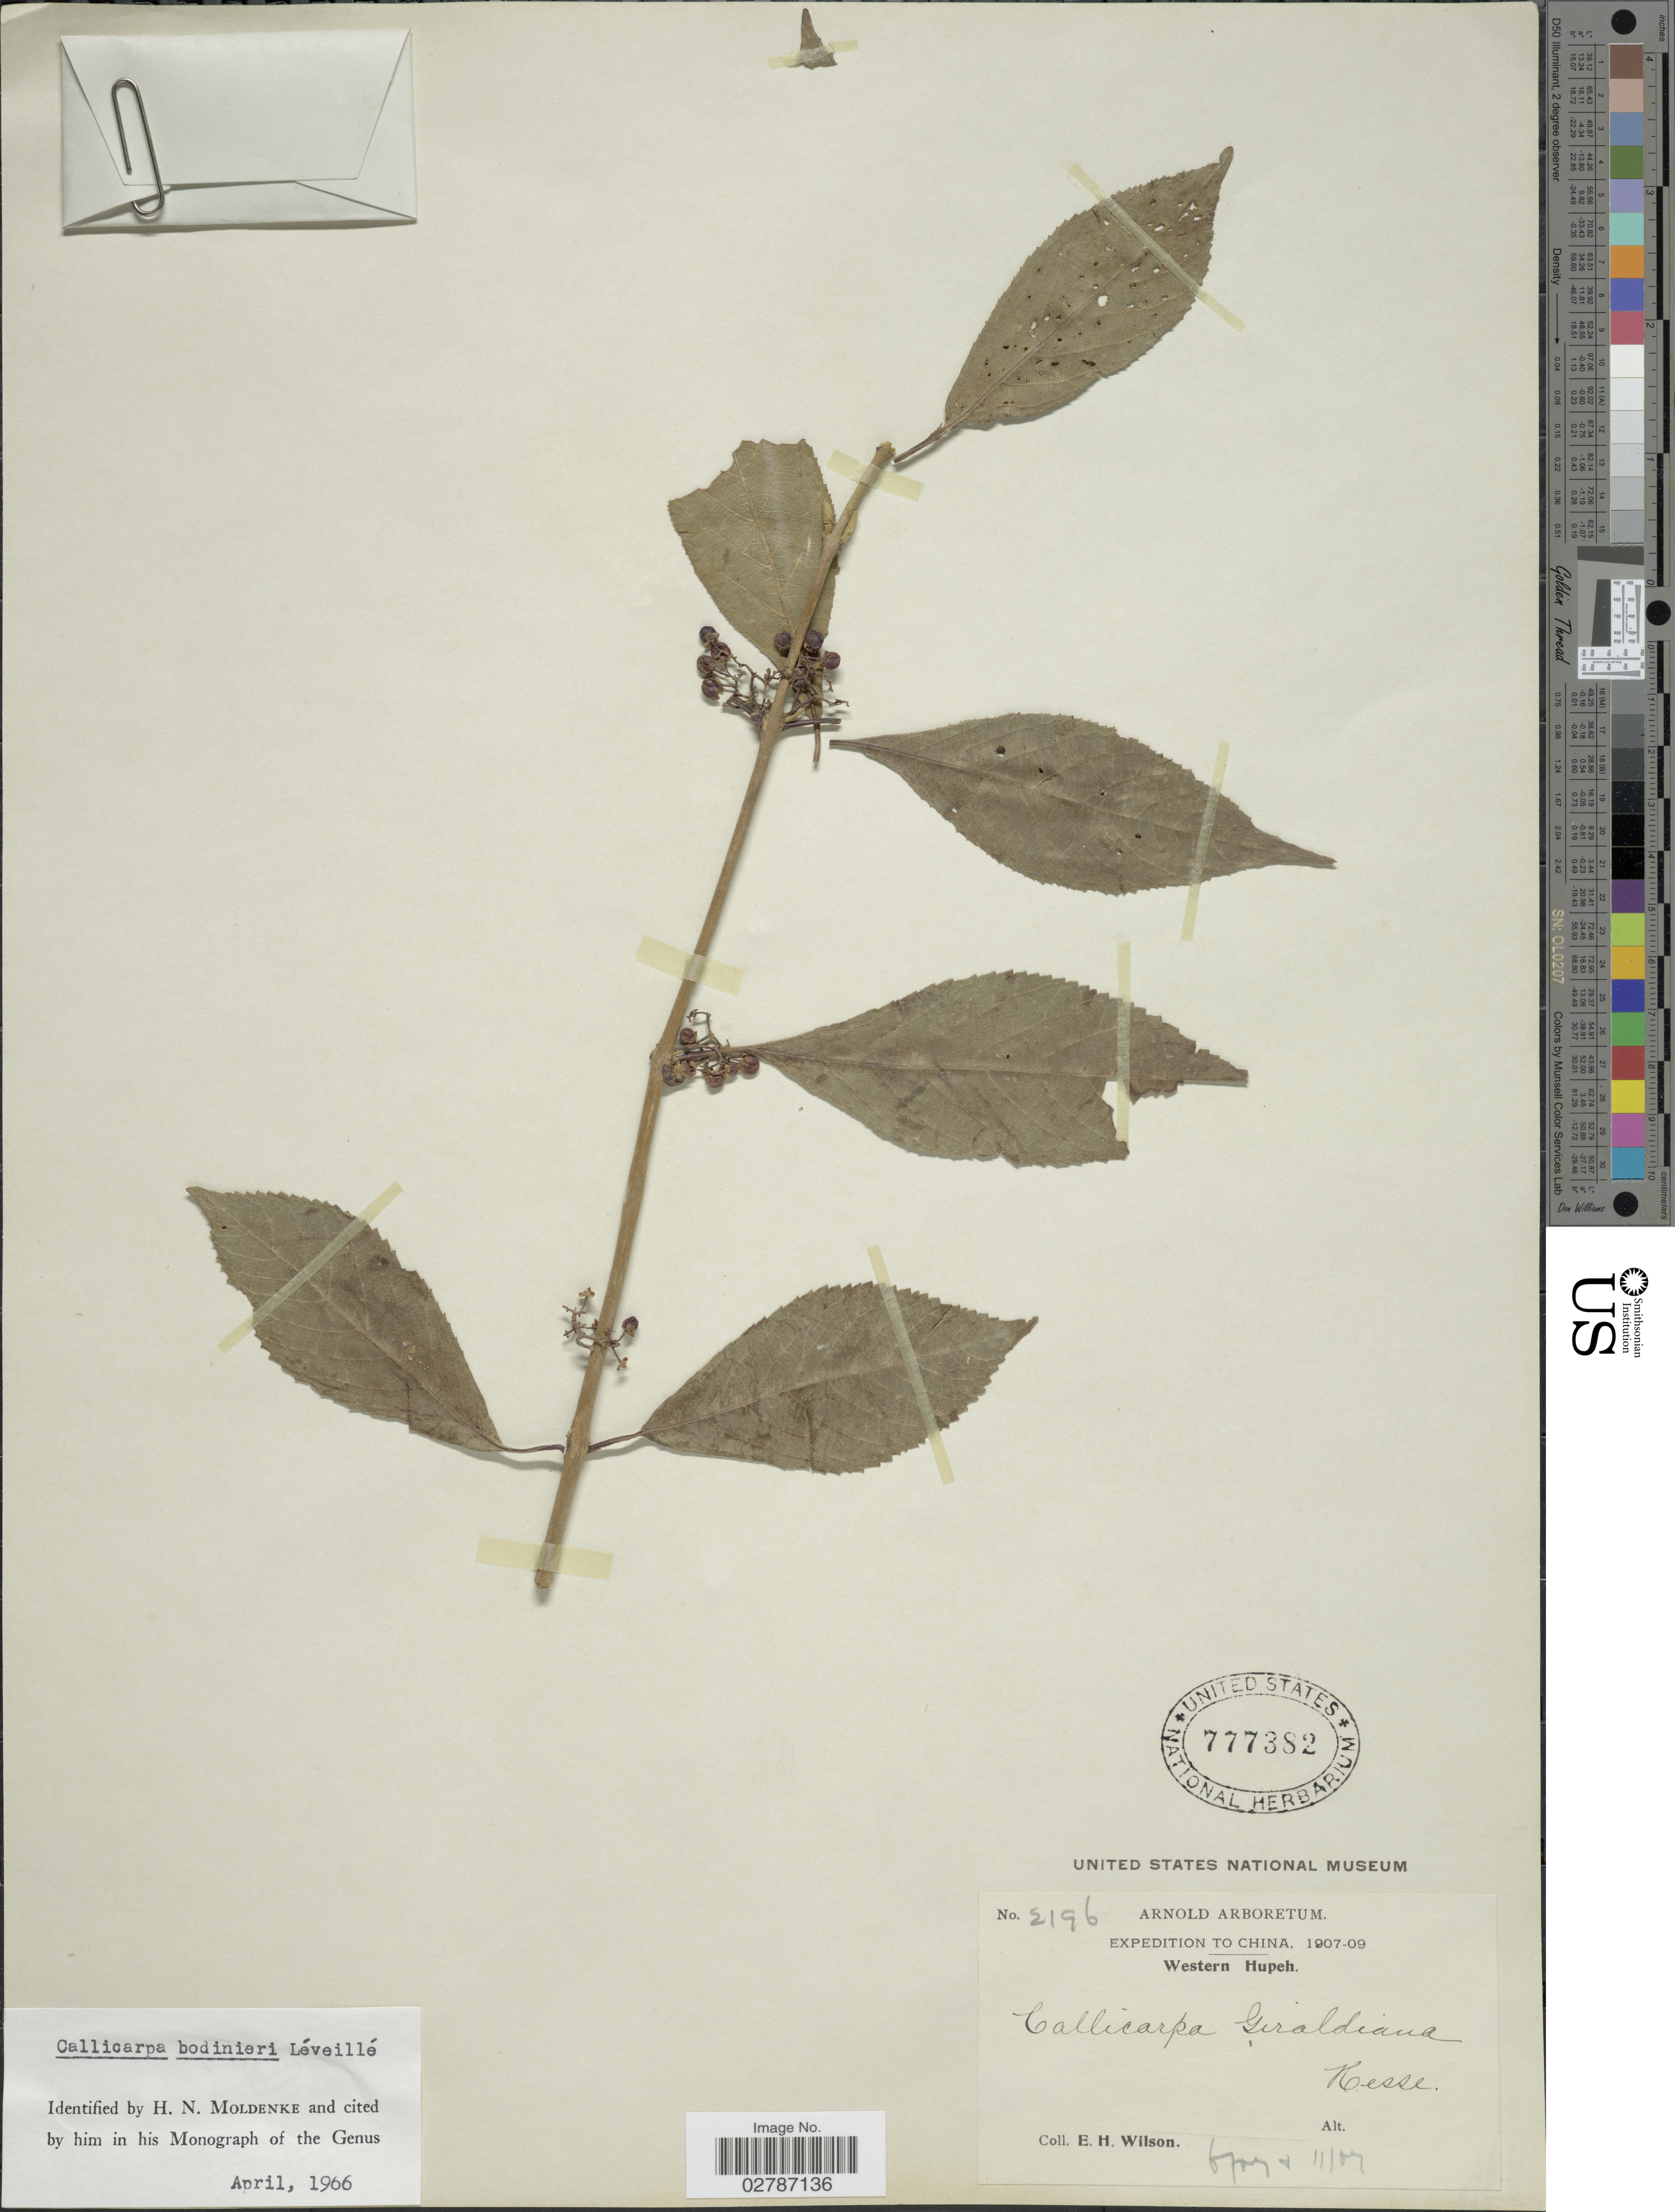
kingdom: Plantae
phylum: Tracheophyta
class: Magnoliopsida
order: Lamiales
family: Lamiaceae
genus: Callicarpa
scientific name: Callicarpa bodinieri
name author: H. Lév.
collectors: E. Wilson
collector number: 2196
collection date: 1907-06/1907-11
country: China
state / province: Hubei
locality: Western Hupeh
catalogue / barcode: US 777382